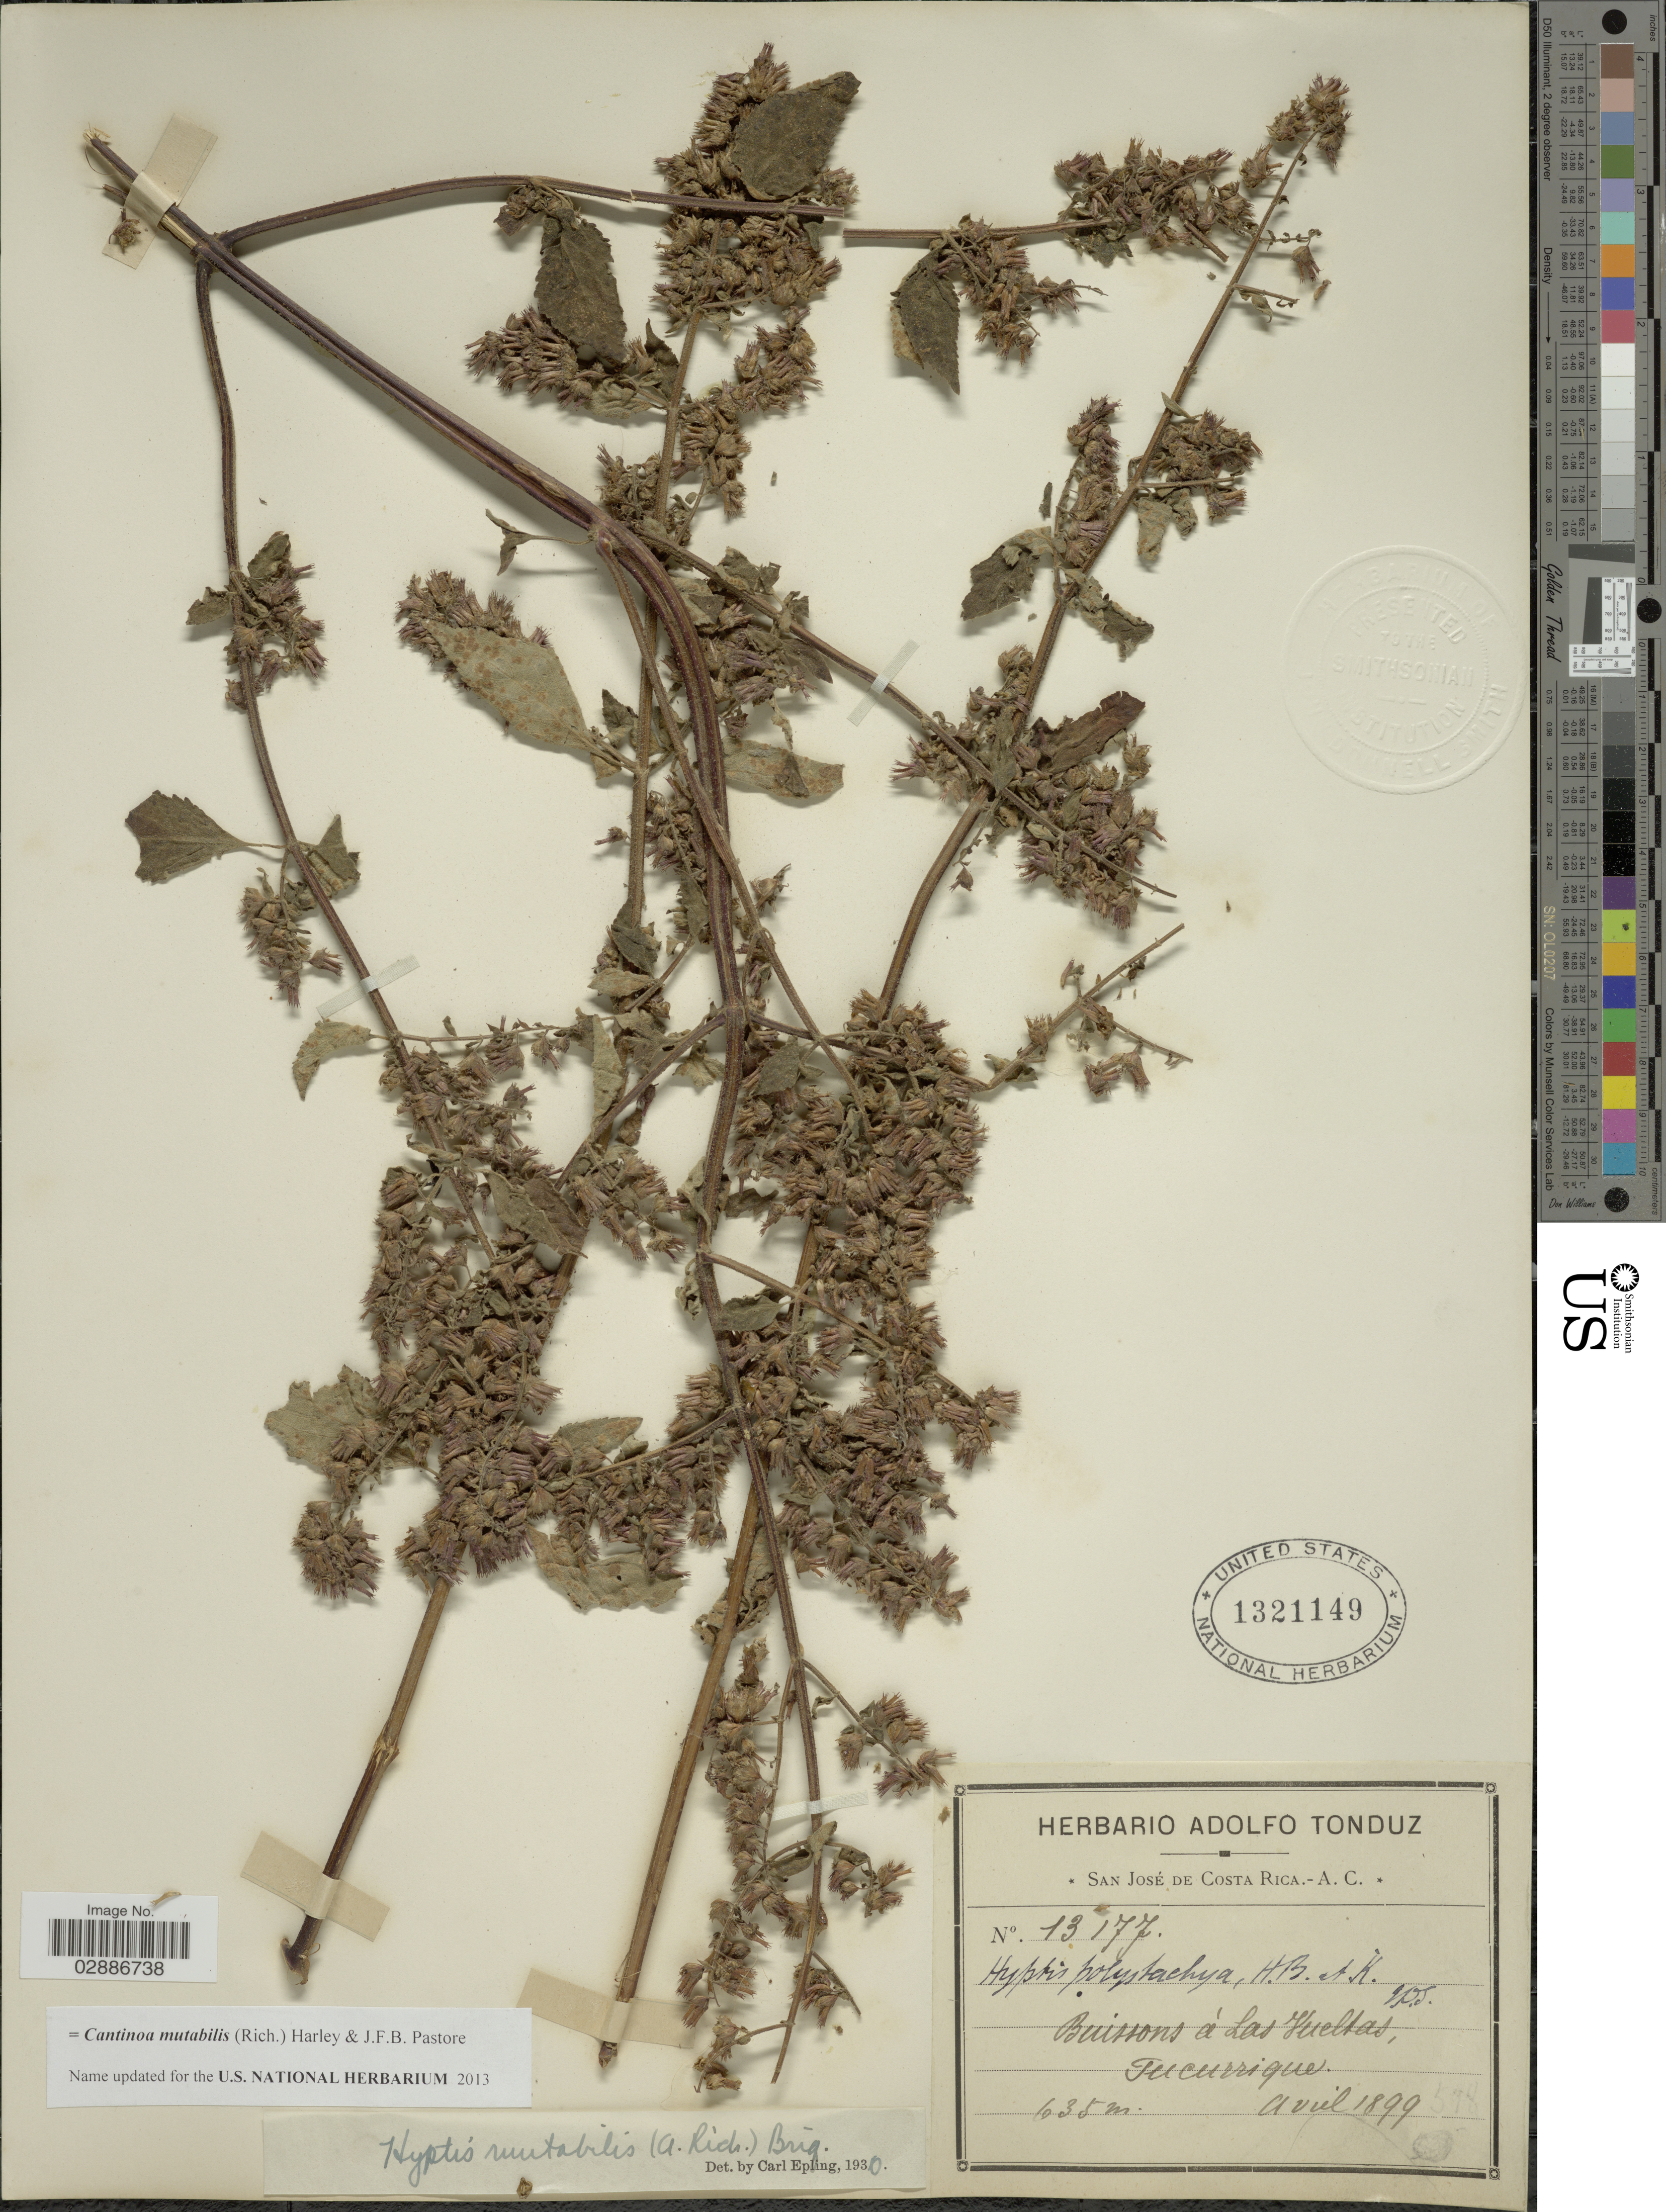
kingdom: Plantae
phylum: Tracheophyta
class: Magnoliopsida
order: Lamiales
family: Lamiaceae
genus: Cantinoa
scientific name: Cantinoa mutabilis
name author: (Rich.) Harley & J.F.B. Pastore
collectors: ex Herb. Adolfo Tonduz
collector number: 13177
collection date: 1899-04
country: Costa Rica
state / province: San José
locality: Buissons à Las Vueltas, Tucurrique.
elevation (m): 1035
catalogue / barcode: US 1321149